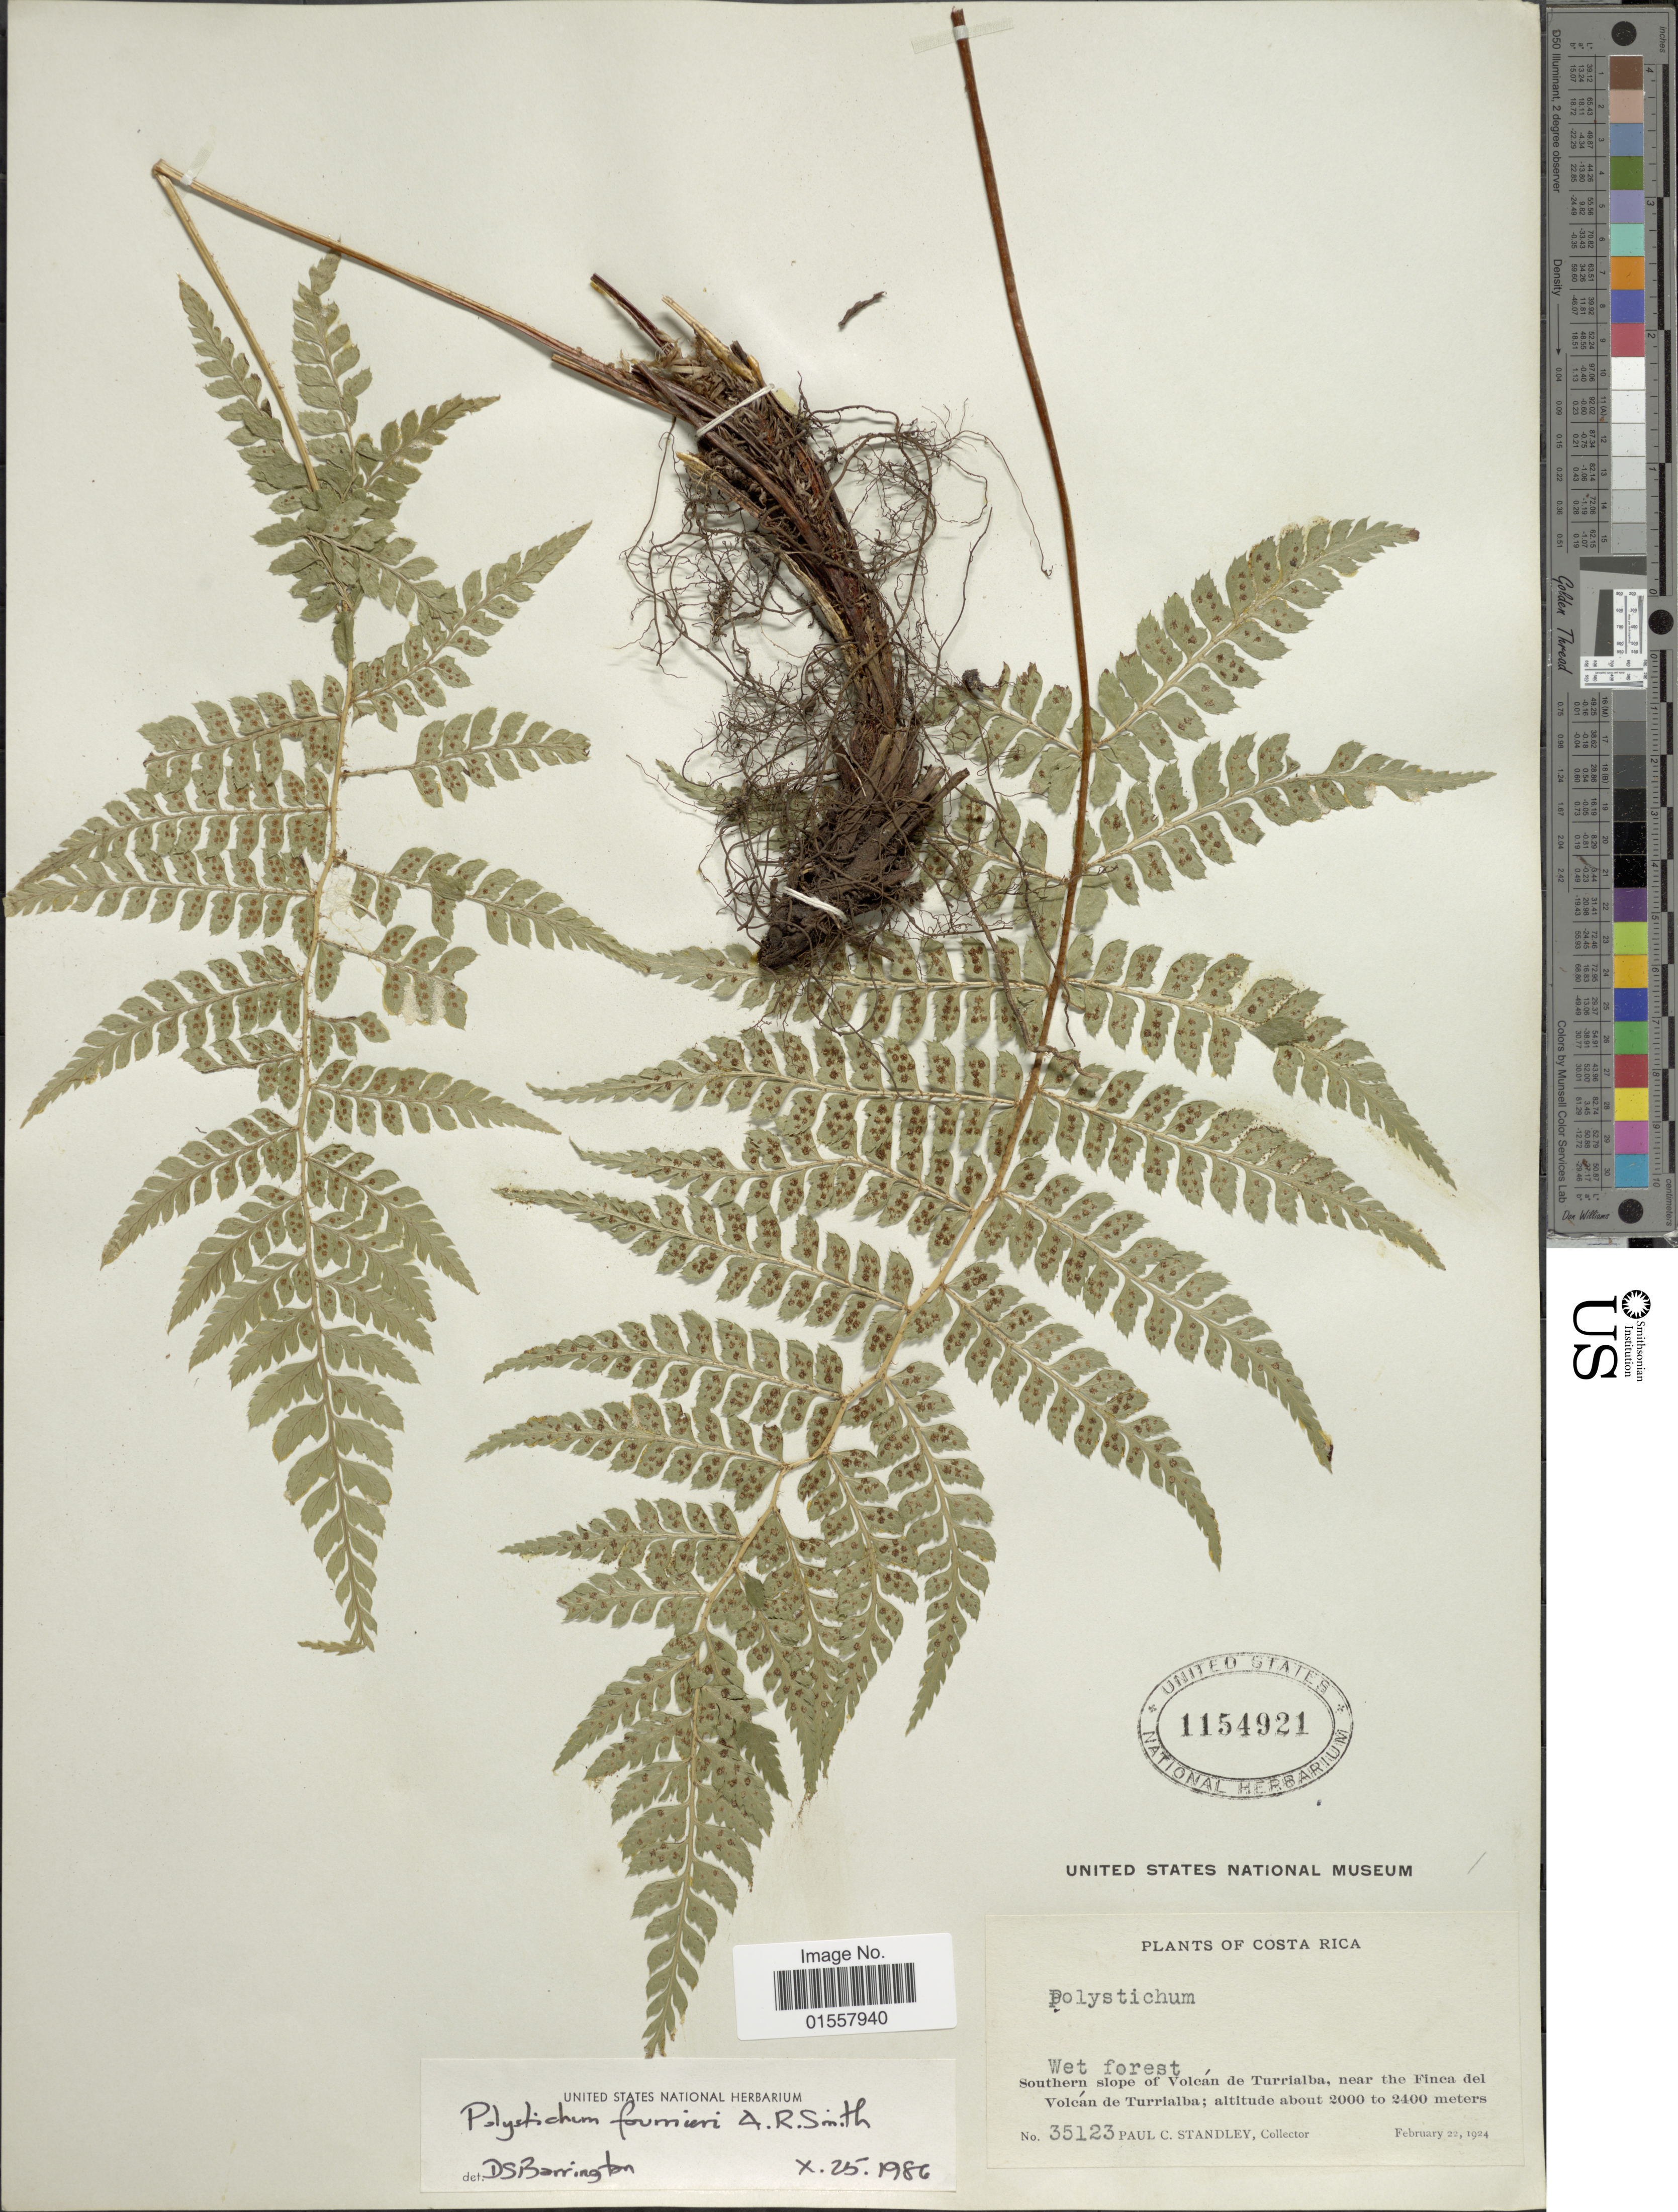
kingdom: Plantae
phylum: Tracheophyta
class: Polypodiopsida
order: Polypodiales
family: Dryopteridaceae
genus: Polystichum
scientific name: Polystichum turrialbae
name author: Christ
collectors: P. C. Standley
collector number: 35123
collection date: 1924-02-22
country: Costa Rica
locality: Southern slope of Volcan de Turrialba, near the Finca del Volcan de Turrialba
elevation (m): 2000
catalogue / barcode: US 1154921